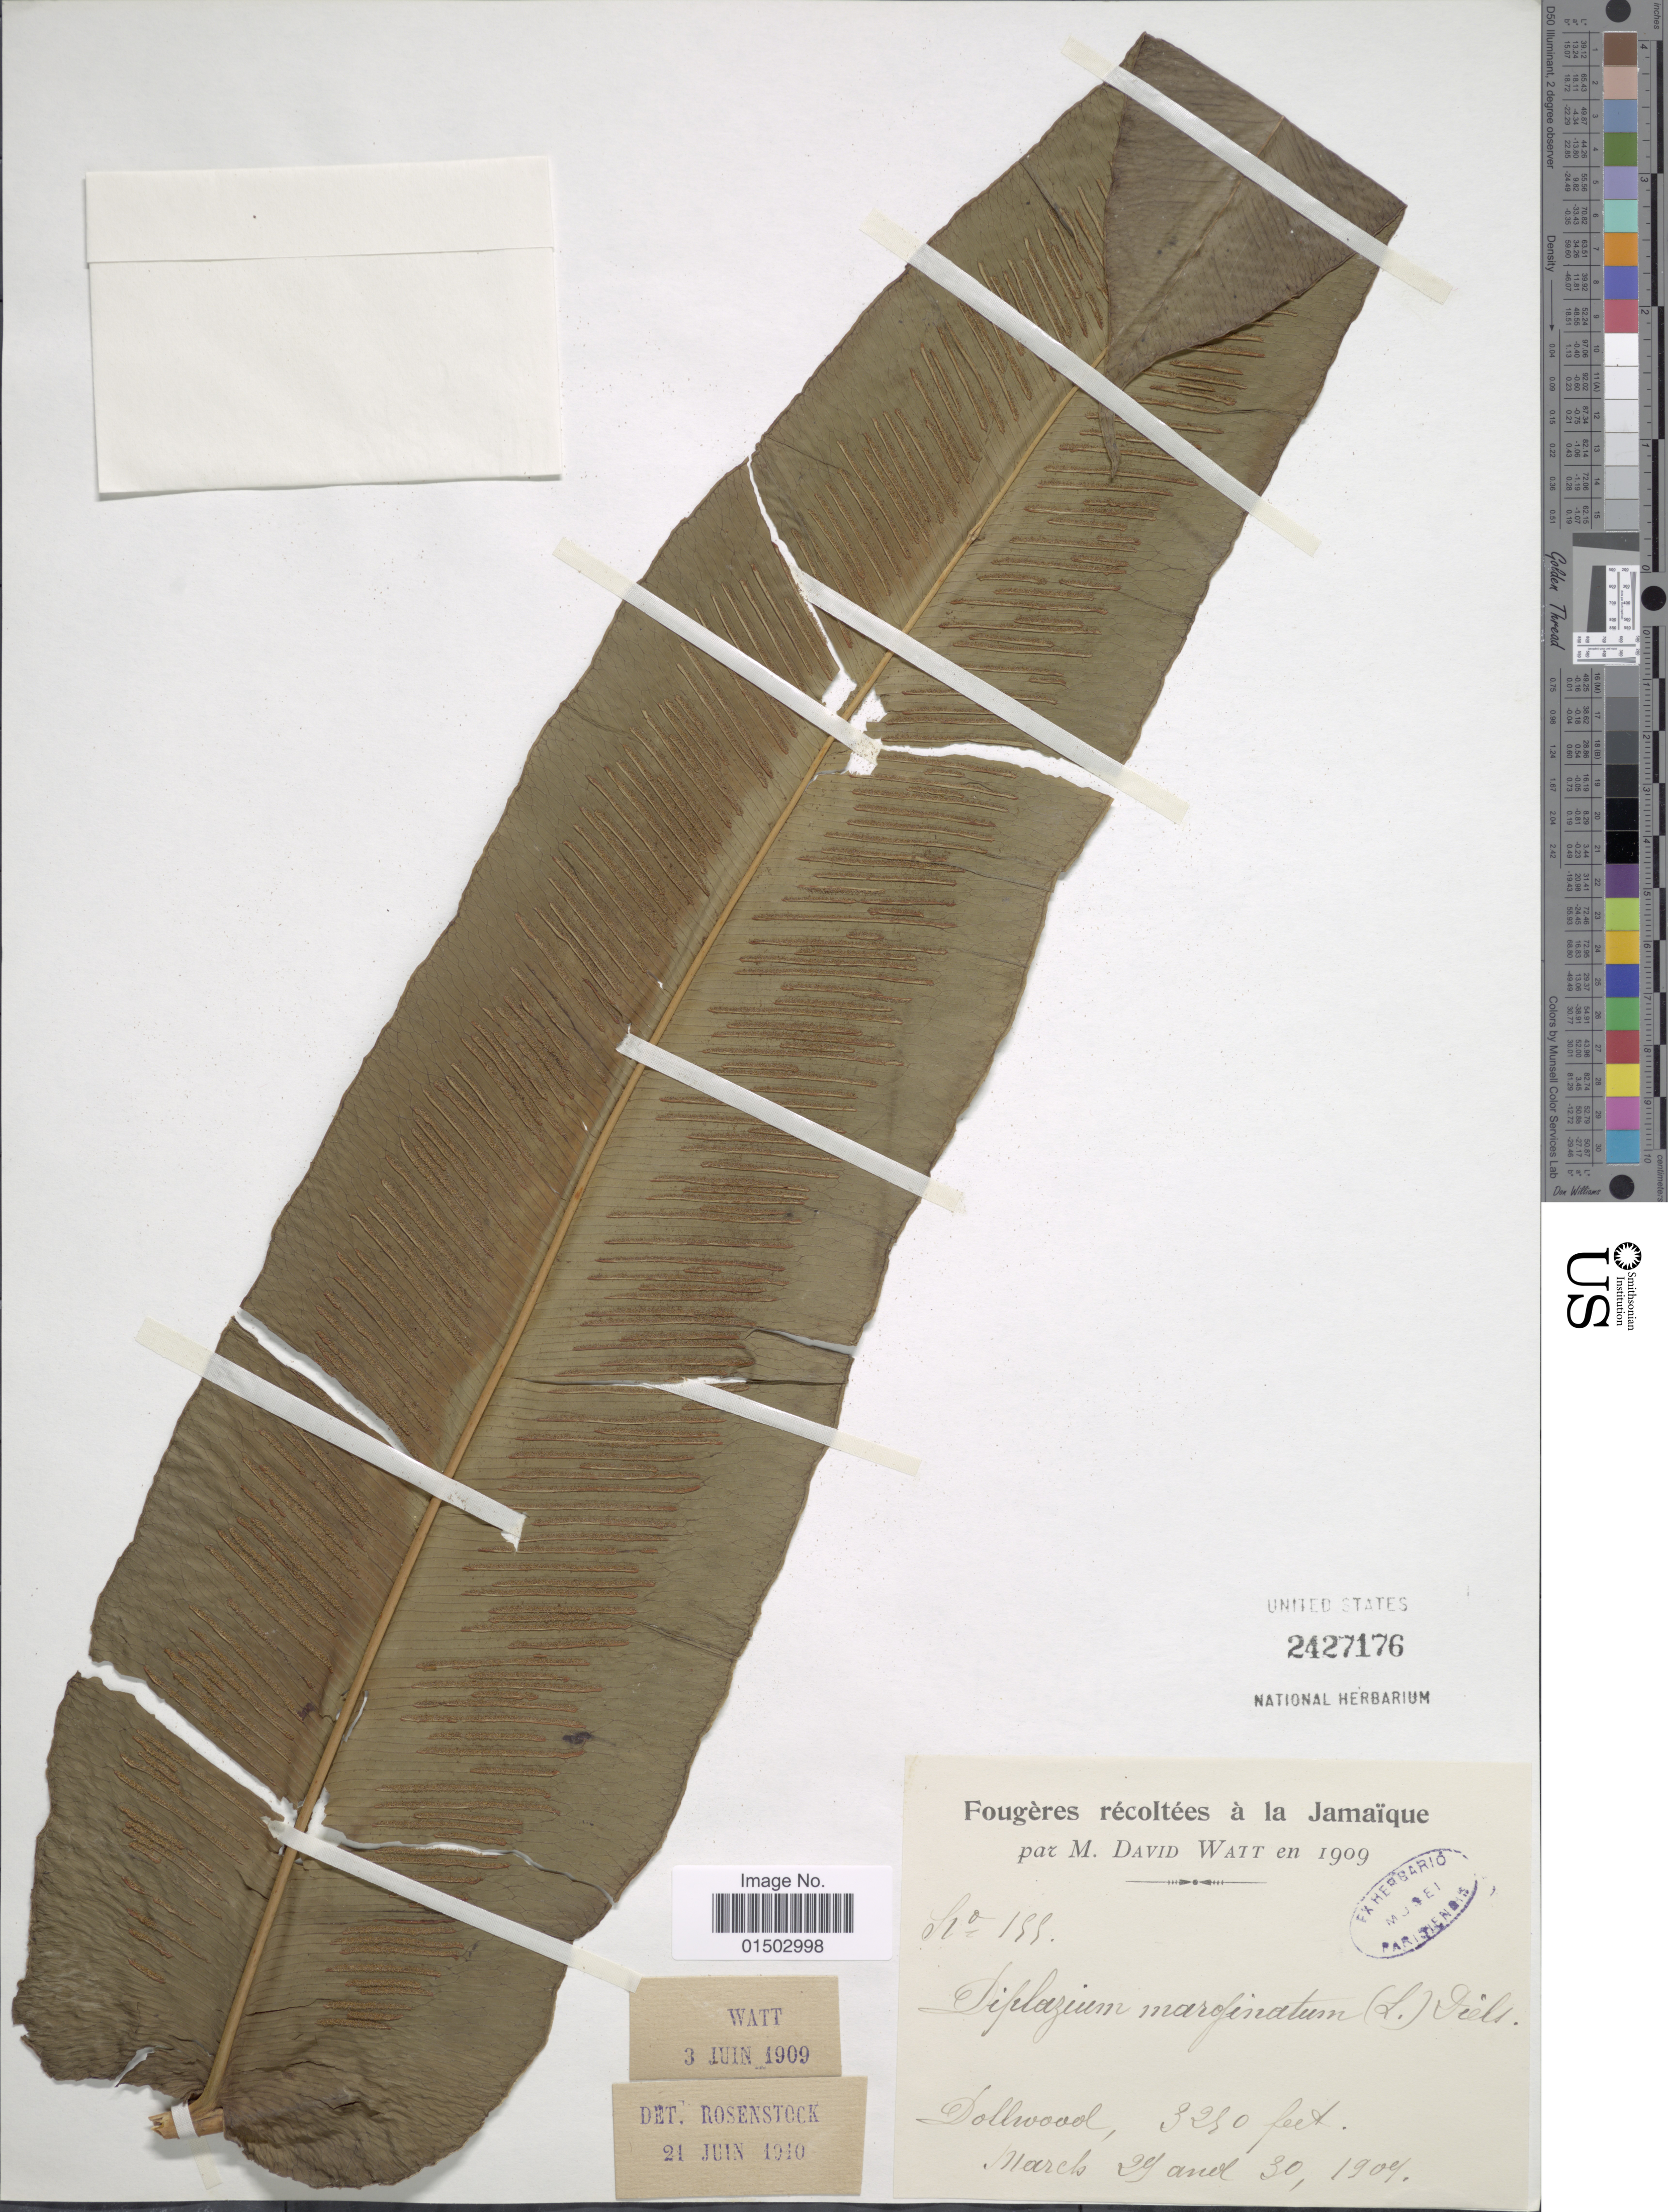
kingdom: Plantae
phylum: Tracheophyta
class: Polypodiopsida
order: Polypodiales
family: Hemidictyaceae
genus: Hemidictyum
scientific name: Hemidictyum marginatum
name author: (L.) C. Presl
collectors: D. A. P. Watt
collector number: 155*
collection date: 1904-03-29/1904-03-30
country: Jamaica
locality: Dollwood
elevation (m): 985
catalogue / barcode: US 2427176